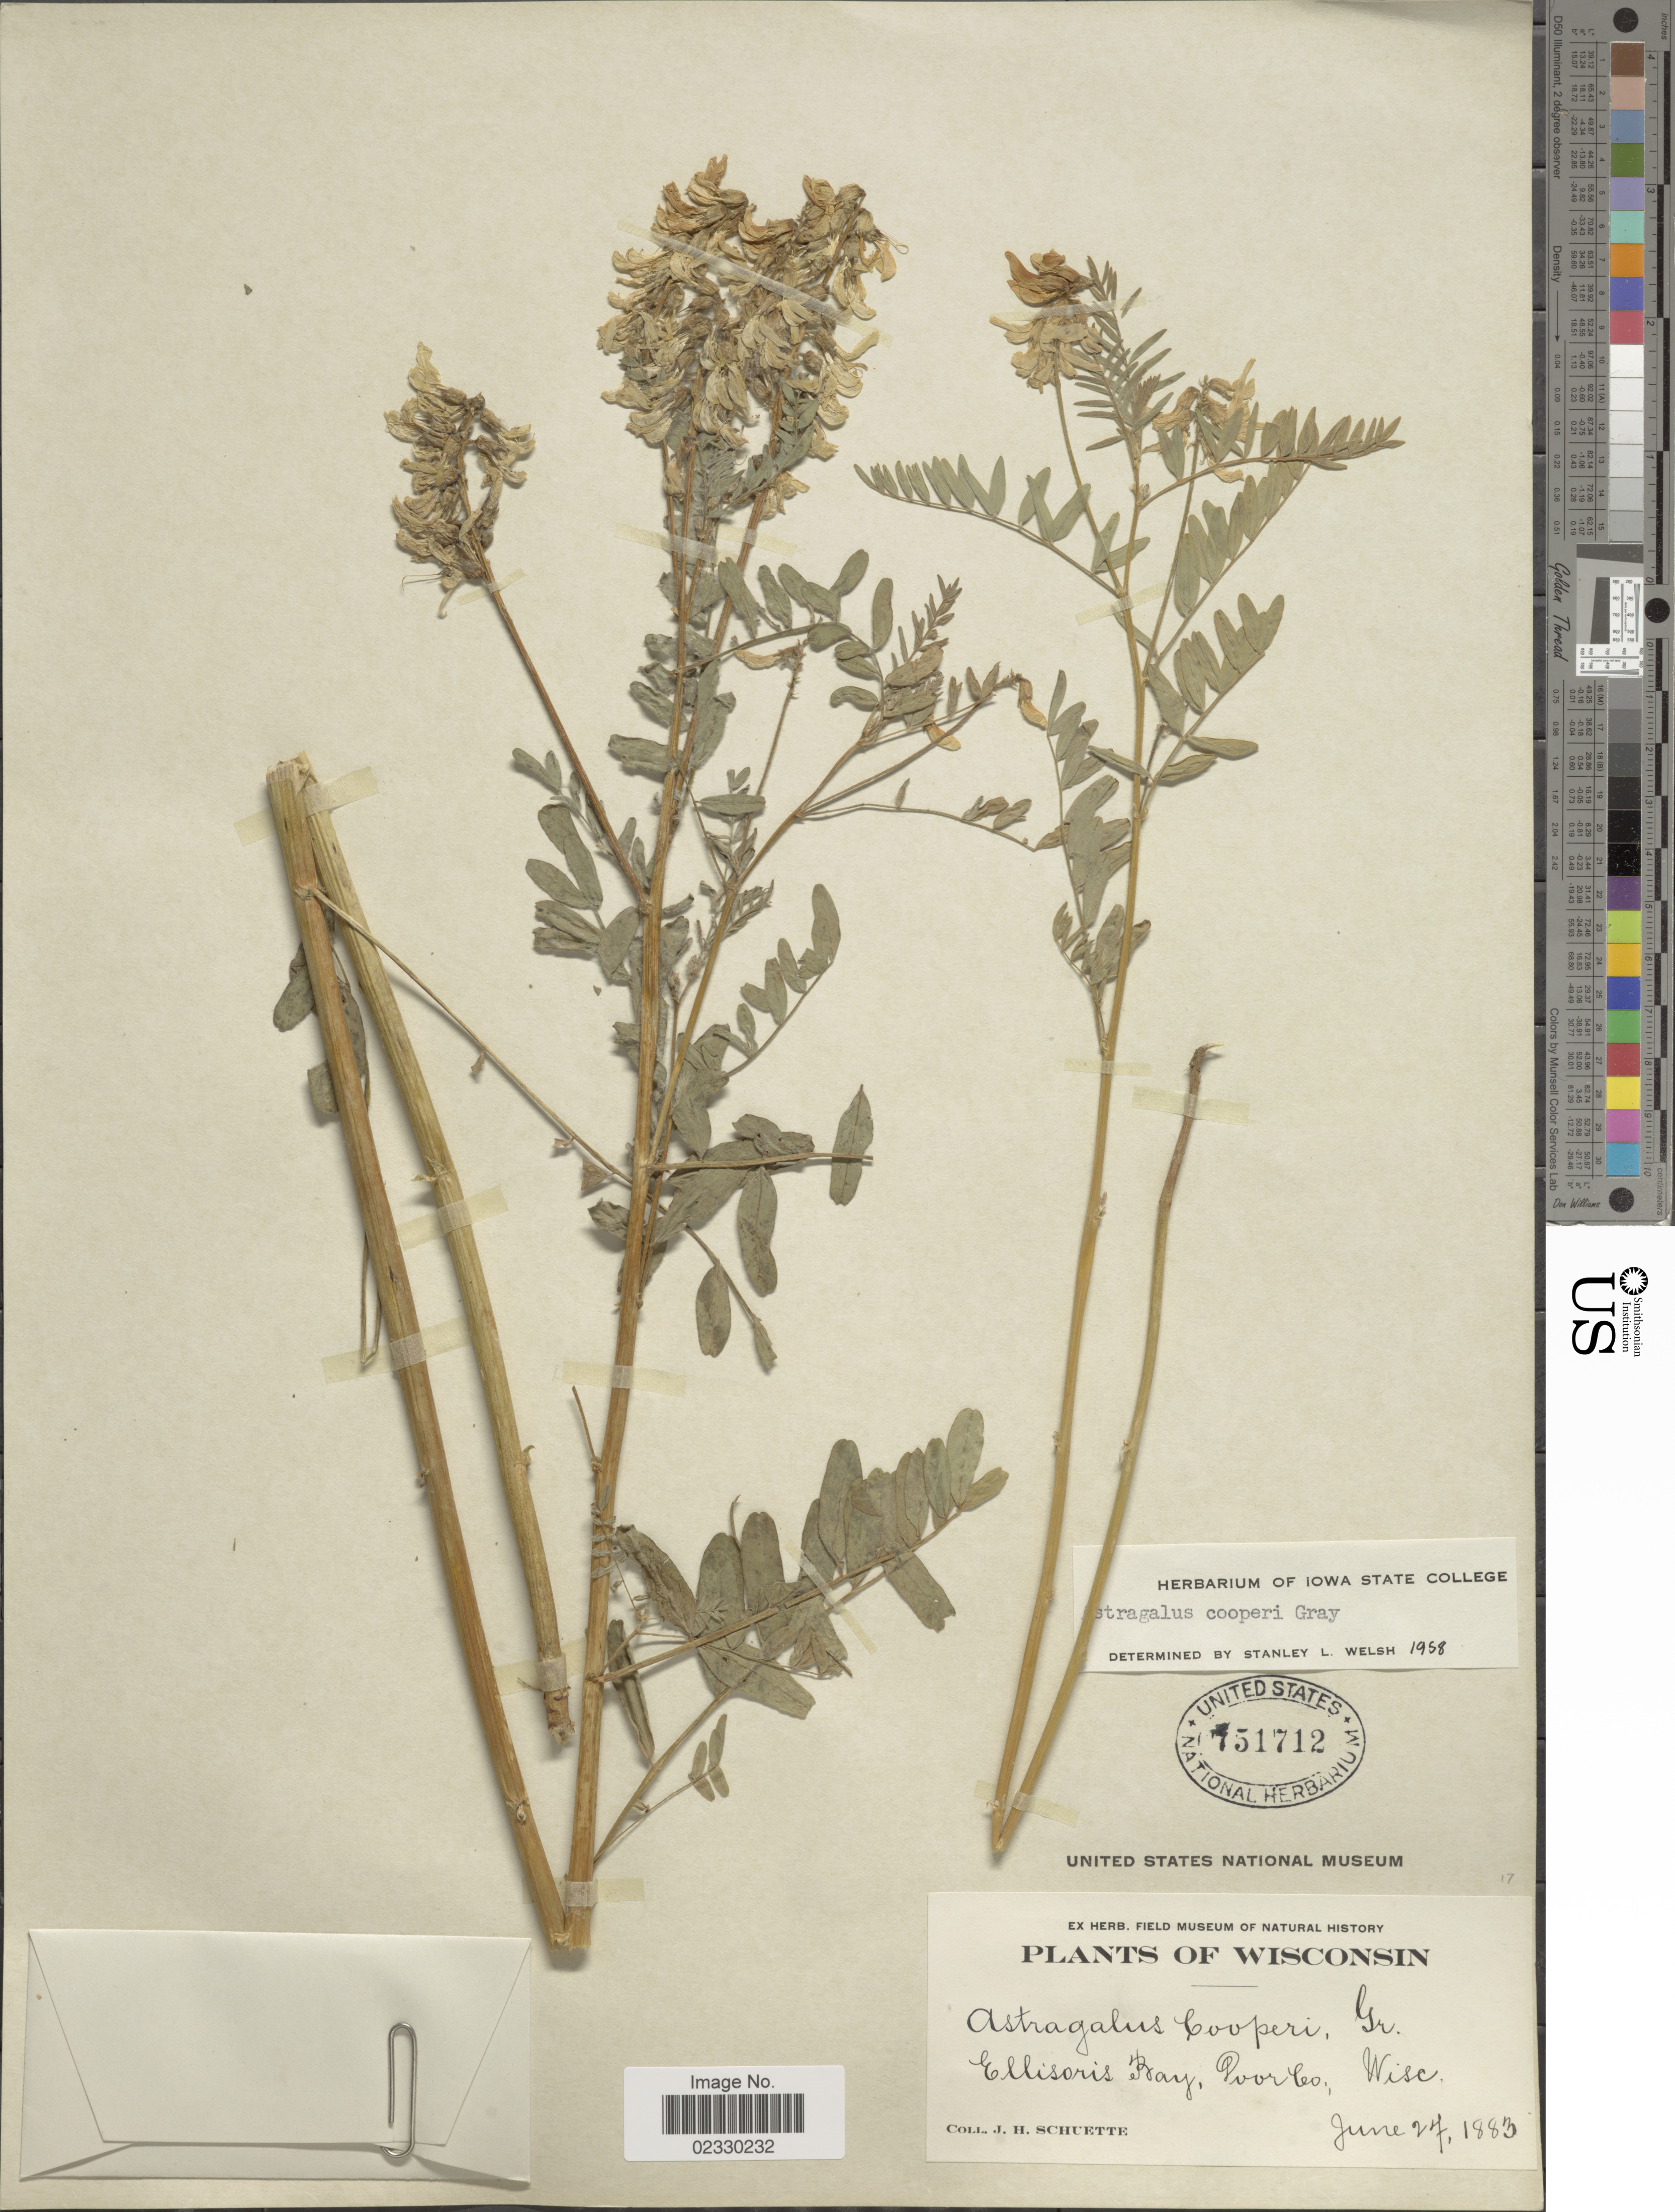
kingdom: Plantae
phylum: Tracheophyta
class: Magnoliopsida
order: Fabales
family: Fabaceae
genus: Astragalus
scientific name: Astragalus cooperi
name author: A. Gray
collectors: J. H. Schuette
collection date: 1883-06-27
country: United States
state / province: Wisconsin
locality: Ellisoris Bay, Poor Co.,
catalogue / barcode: US 751712